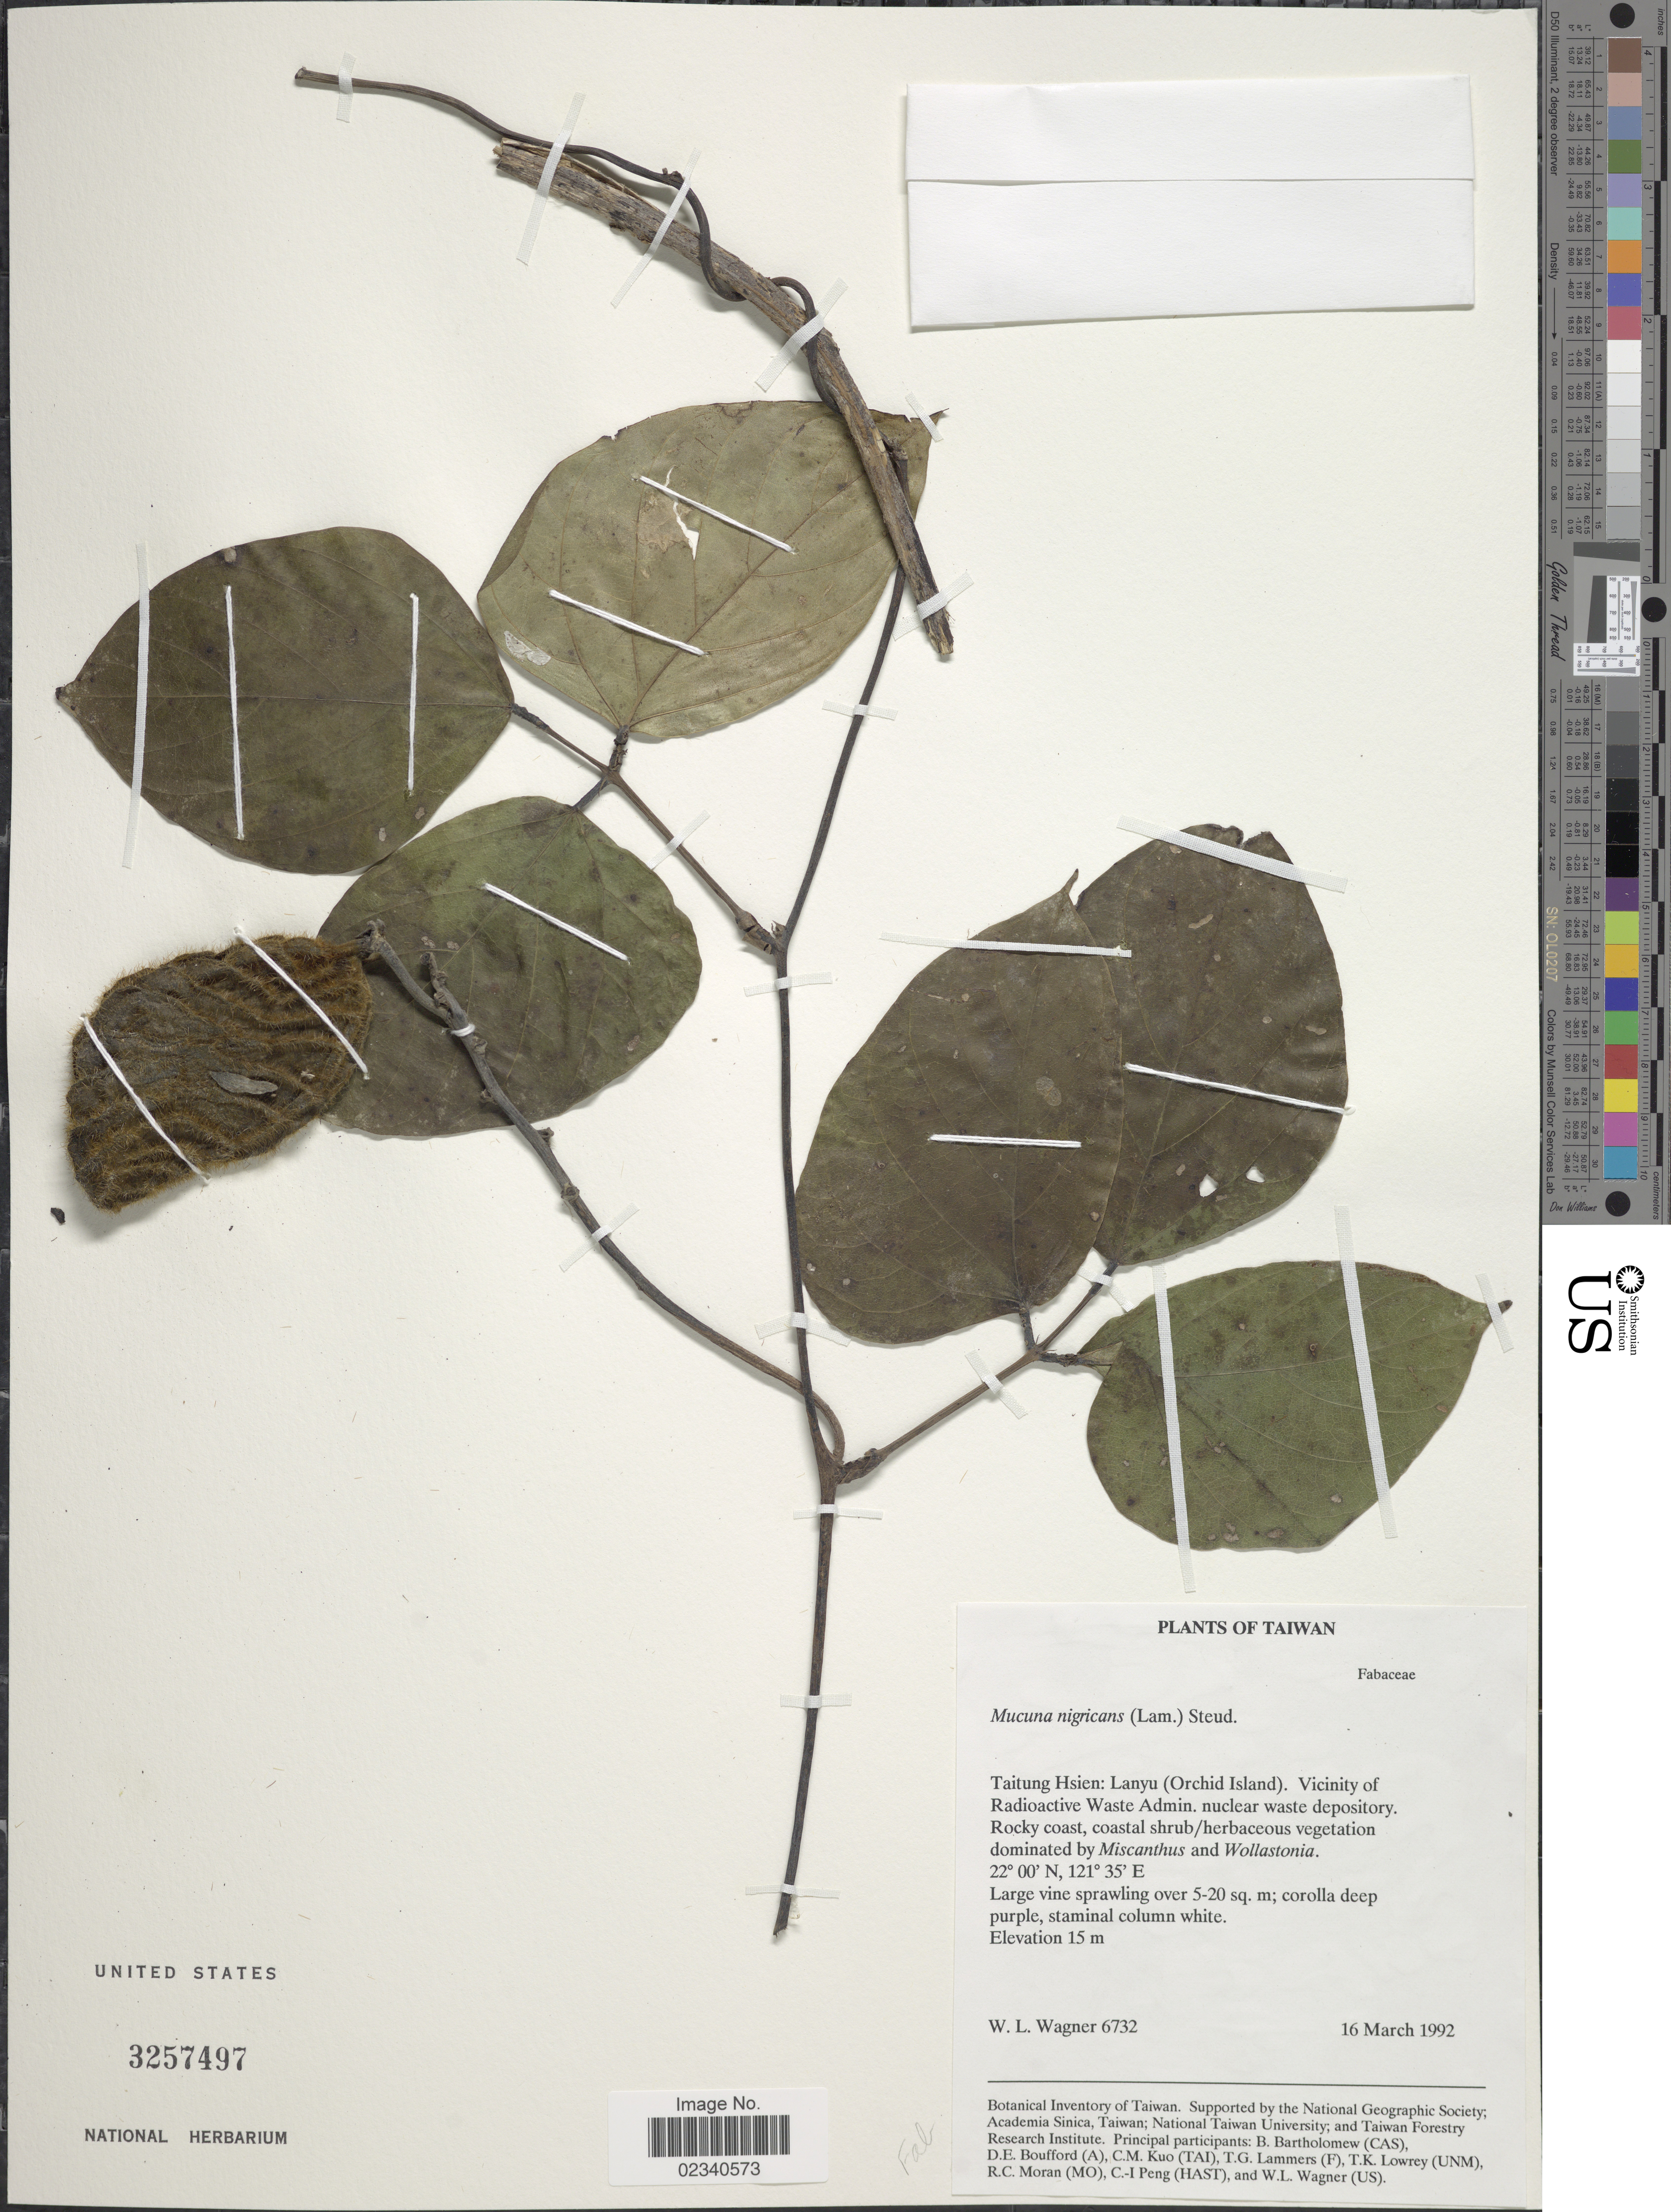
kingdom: Plantae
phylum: Tracheophyta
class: Magnoliopsida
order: Fabales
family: Fabaceae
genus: Mucuna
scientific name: Mucuna nigricans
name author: (Lour.) Steud.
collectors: W. L. Wagner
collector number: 6732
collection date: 1992-03-16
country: Taiwan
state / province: Taitung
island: Lanyu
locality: Taitung Hsien: Lanyu (Orchid Island). Vicinity of Radioactive Waste Admin. nuclear waste depository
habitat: Rocky coast, coastal shrub/herbaceous vegetation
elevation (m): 15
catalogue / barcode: US 3257497